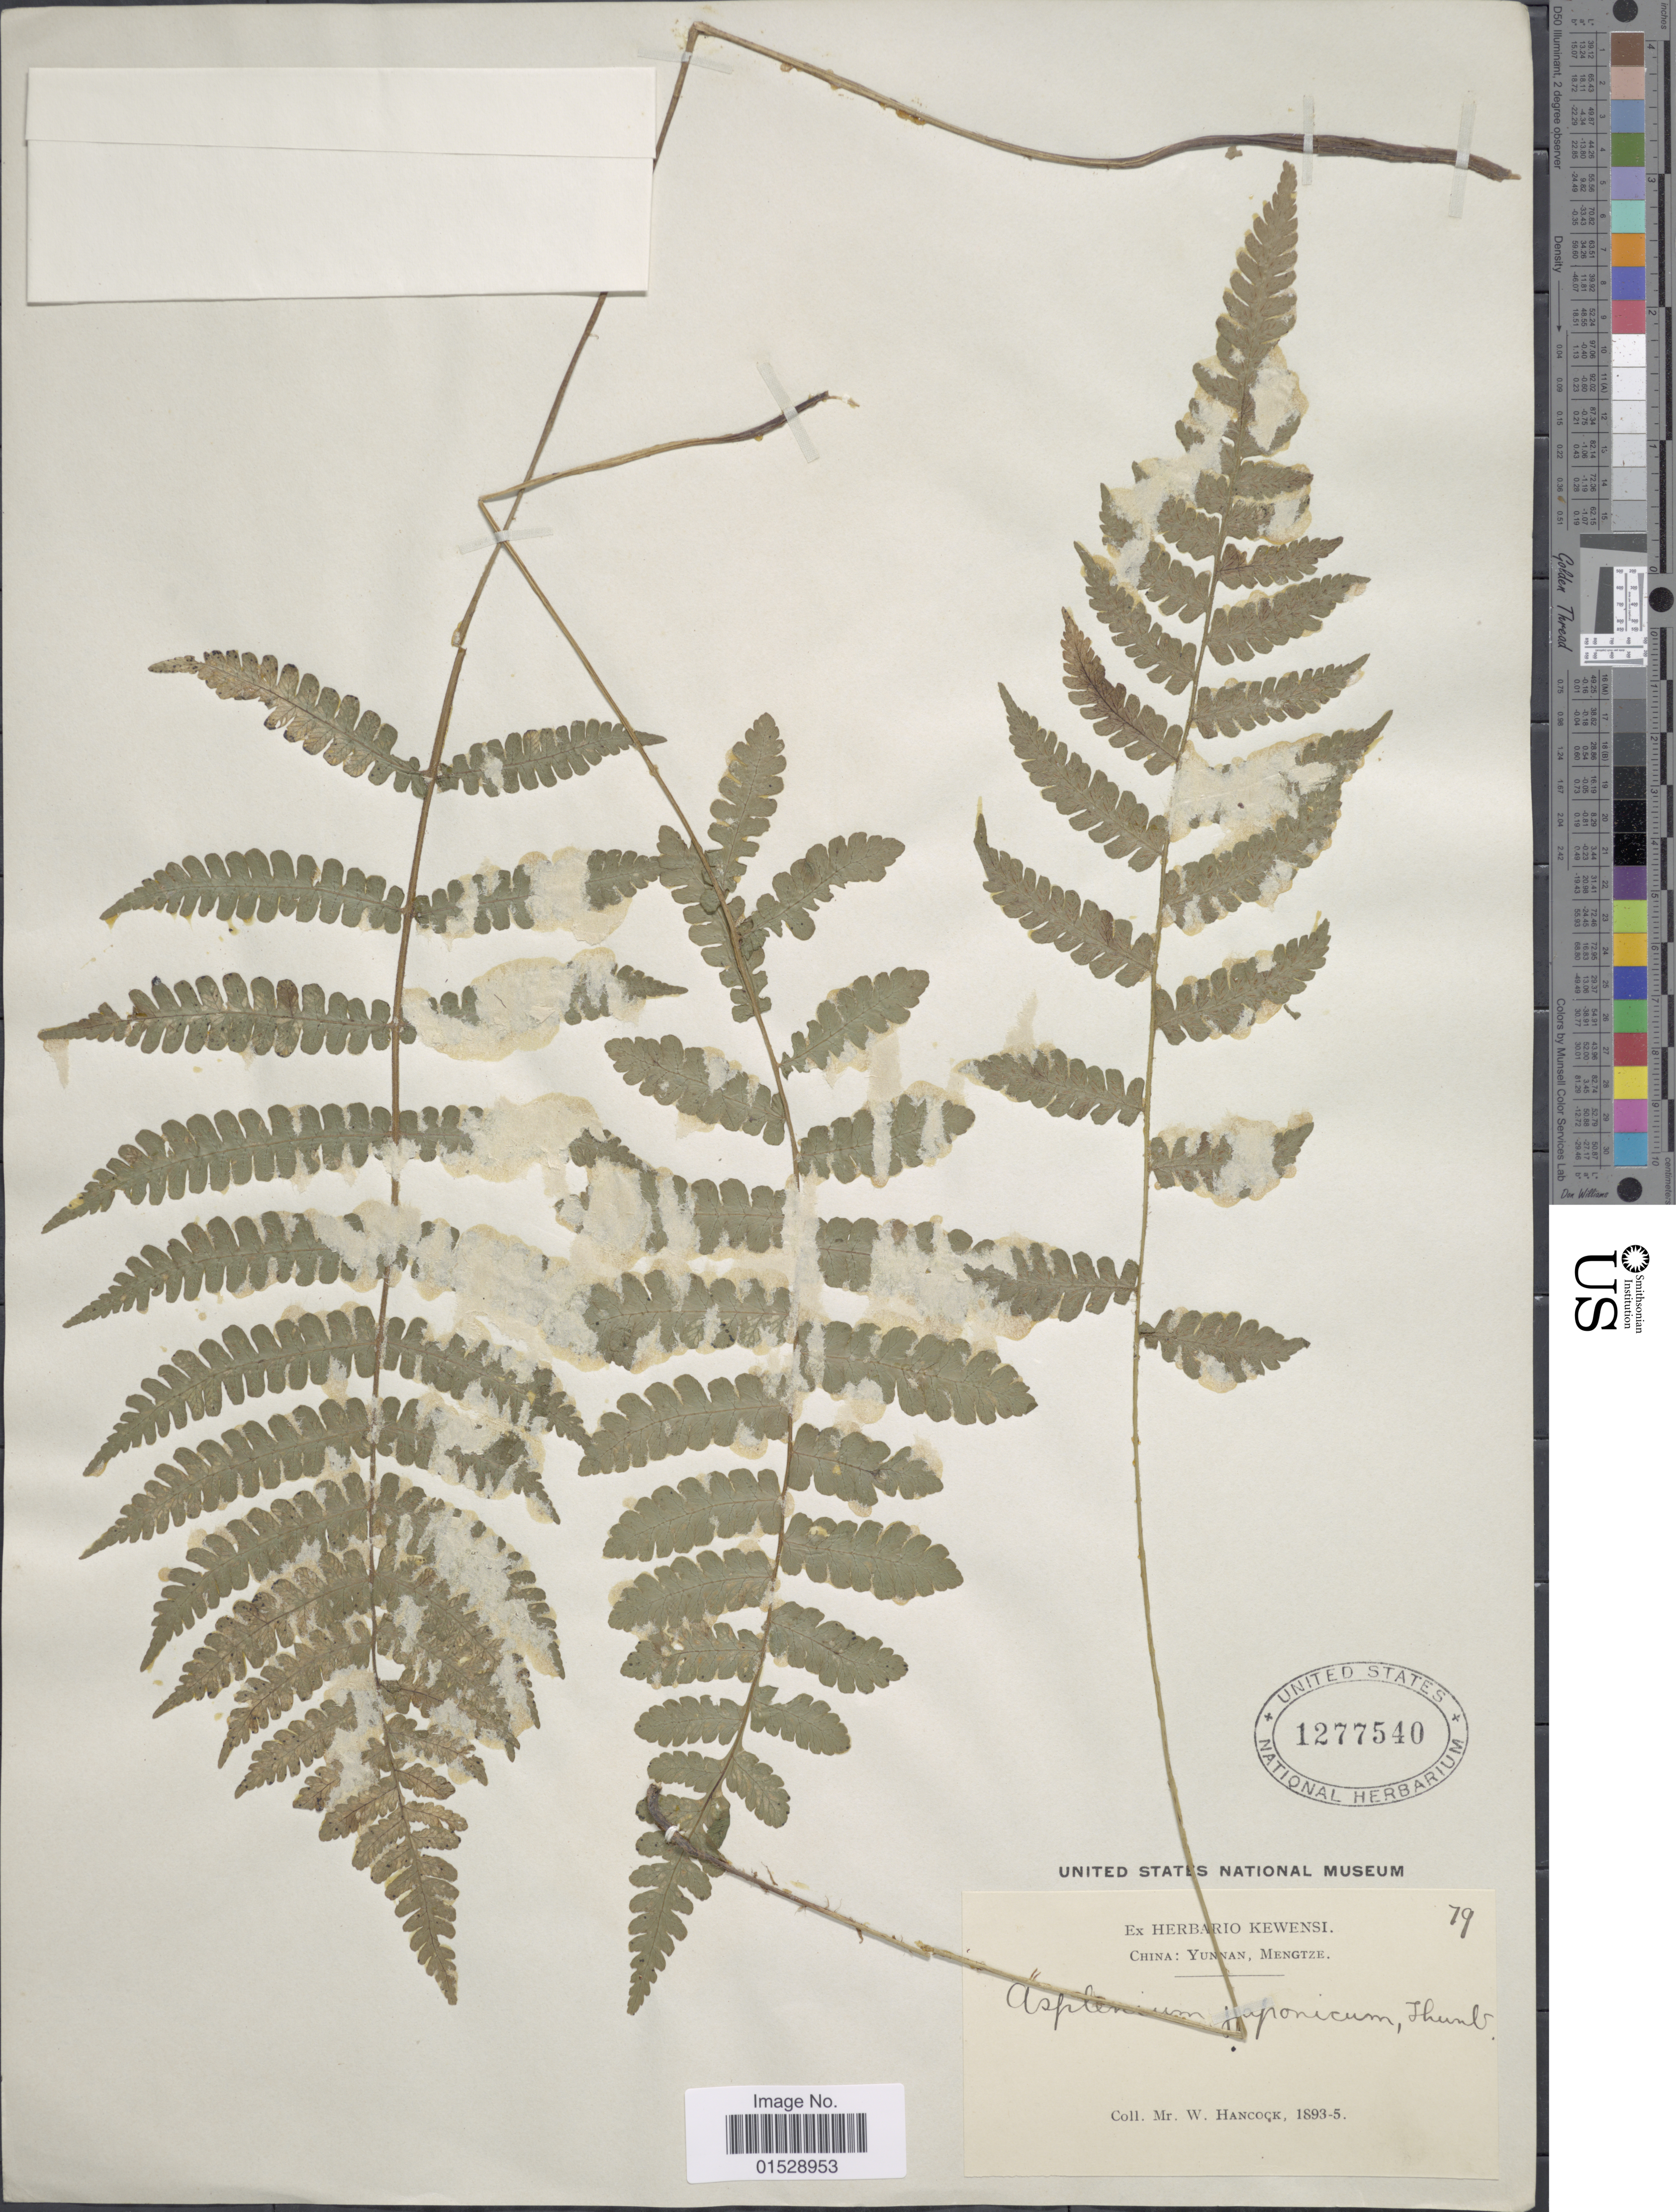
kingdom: Plantae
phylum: Tracheophyta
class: Polypodiopsida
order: Polypodiales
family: Athyriaceae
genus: Deparia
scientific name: Deparia japonica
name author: (Thunb.) M. Kato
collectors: W. Hancock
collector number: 79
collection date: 1893/1895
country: China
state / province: Yunnan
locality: China: Yunnan, Mengtze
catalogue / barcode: US 1277540